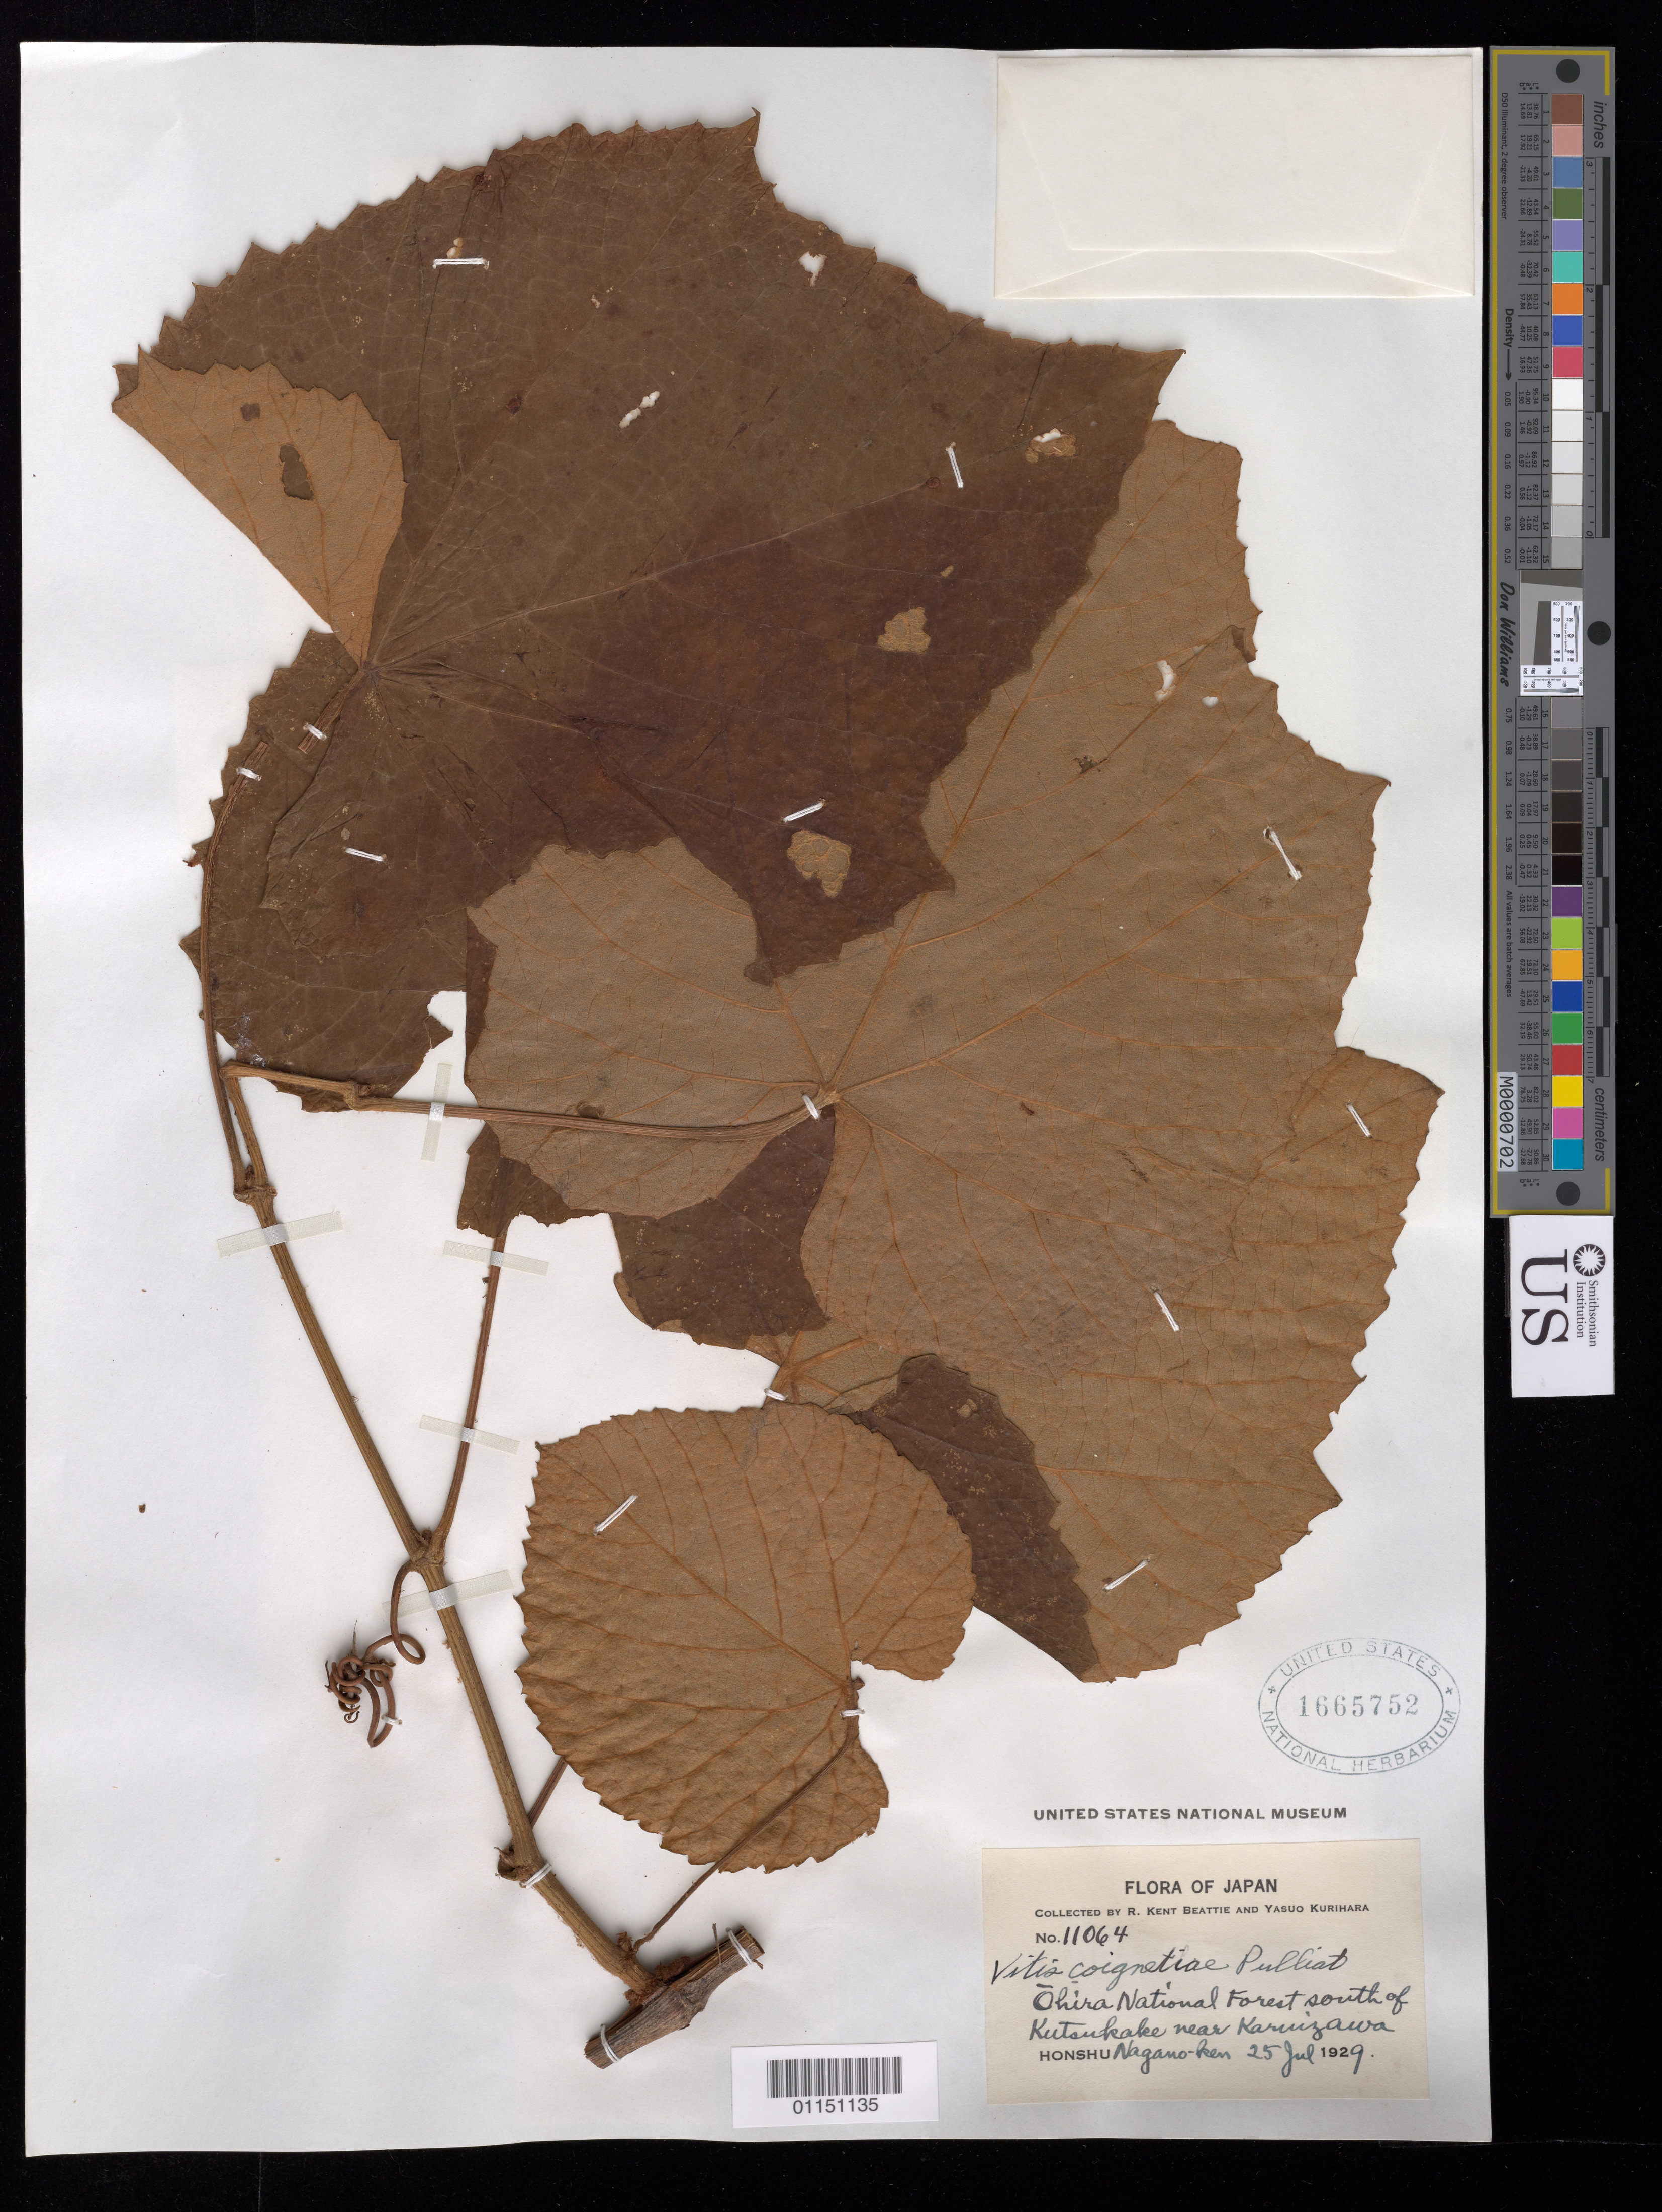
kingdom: Plantae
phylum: Tracheophyta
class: Magnoliopsida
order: Vitales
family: Vitaceae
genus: Vitis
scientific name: Vitis coignetiae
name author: Pulliat ex Planch.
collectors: R. K. Beattie & Y. Kurihara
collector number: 11064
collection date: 1929-07-25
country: Japan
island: Honshu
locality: Ohira National Forest. S of Kutsukake near Karuizawa.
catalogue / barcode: US 1665752